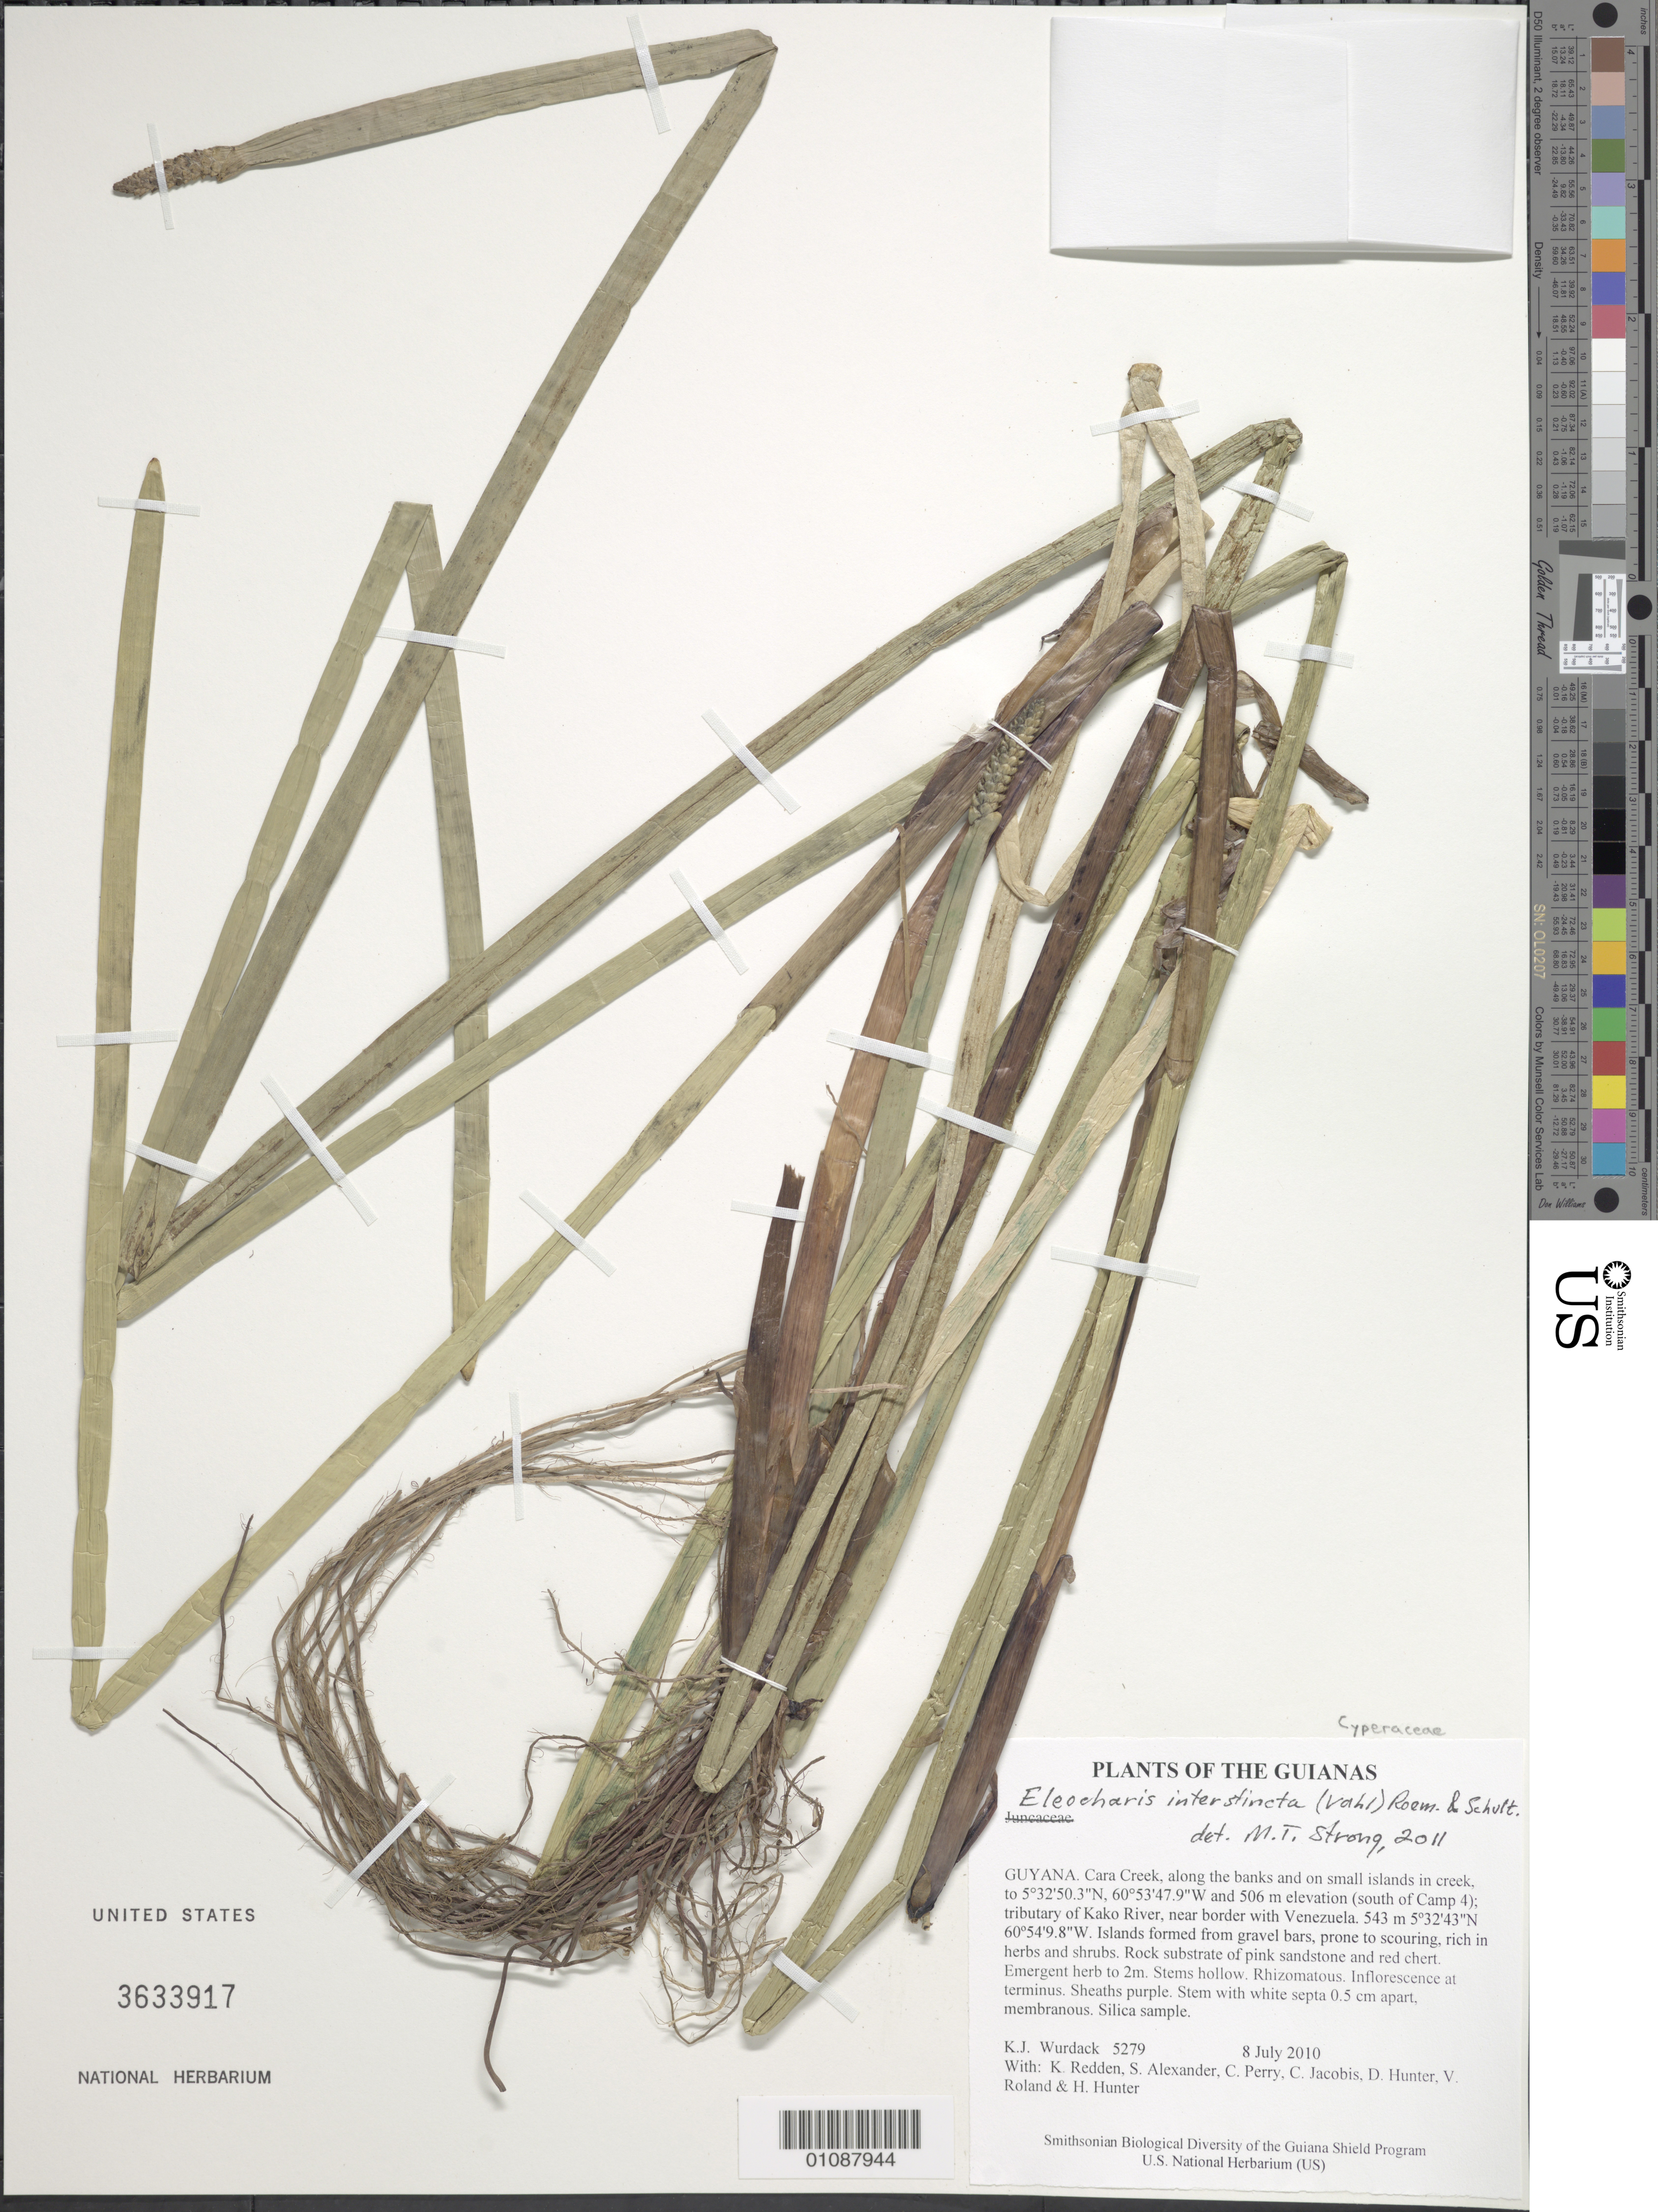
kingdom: Plantae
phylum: Tracheophyta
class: Liliopsida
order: Poales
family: Cyperaceae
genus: Eleocharis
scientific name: Eleocharis interstincta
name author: (Vahl) Roem. & Schult.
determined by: Strong, M. T., (US), Smithsonian Institution - National Museum of Natural History (UNITED STATES)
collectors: K. Wurdack, K. M. Redden, S. N. Alexander, C. Perry, C. Jacobis, D. Hunter, V. Roland & H. Hunter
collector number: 5279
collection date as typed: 8 July 2010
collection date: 2010-07-08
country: Guyana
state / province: Cuyuni-Mazaruni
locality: Cara Creek, along the banks and on small islands in creek, to 5°32'50.3"N, 60°53'47.9"W and 506 m elevation (south of Camp 4); tributary of Kako River, near border with Venezuela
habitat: Islands formed from gravel bars, prone to scouring, rich in herbs and shrubs. Rock substrate of pink sandstone and red chert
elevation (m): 543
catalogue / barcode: US 3633917